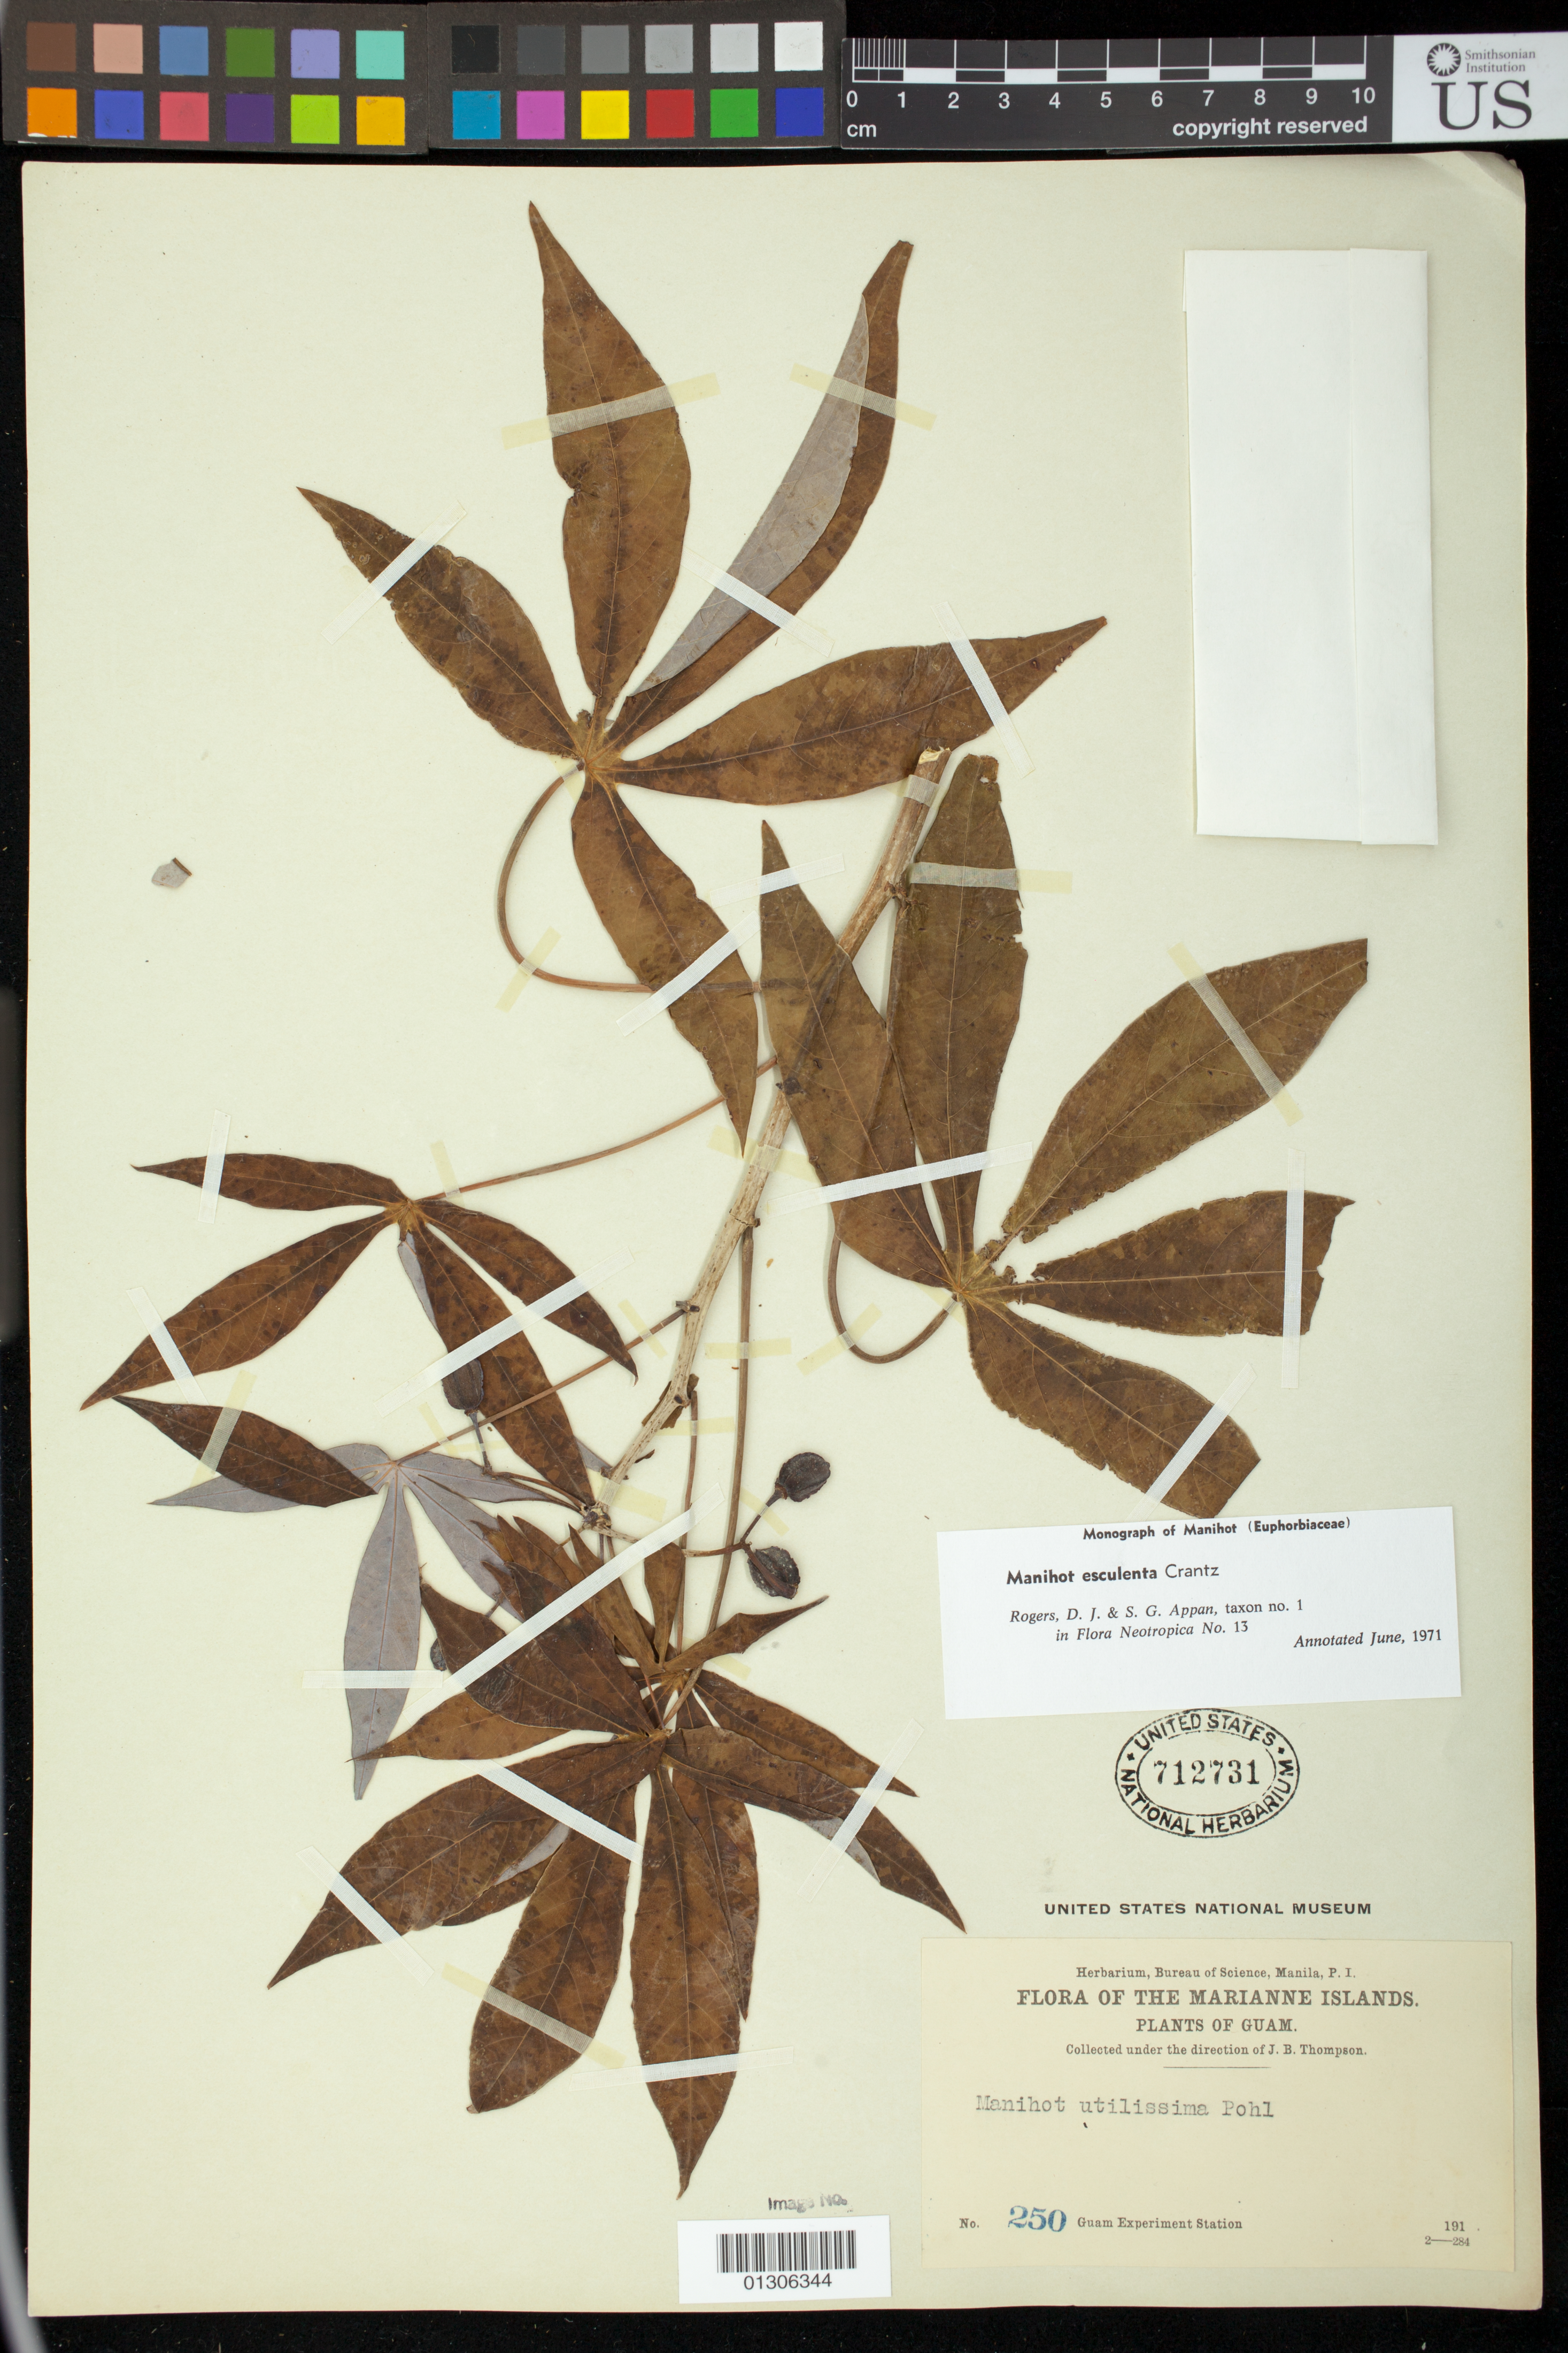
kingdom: Plantae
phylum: Tracheophyta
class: Magnoliopsida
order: Malpighiales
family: Euphorbiaceae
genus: Manihot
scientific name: Manihot esculenta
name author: Crantz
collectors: J. B. Thompson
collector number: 250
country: Guam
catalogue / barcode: US 712731